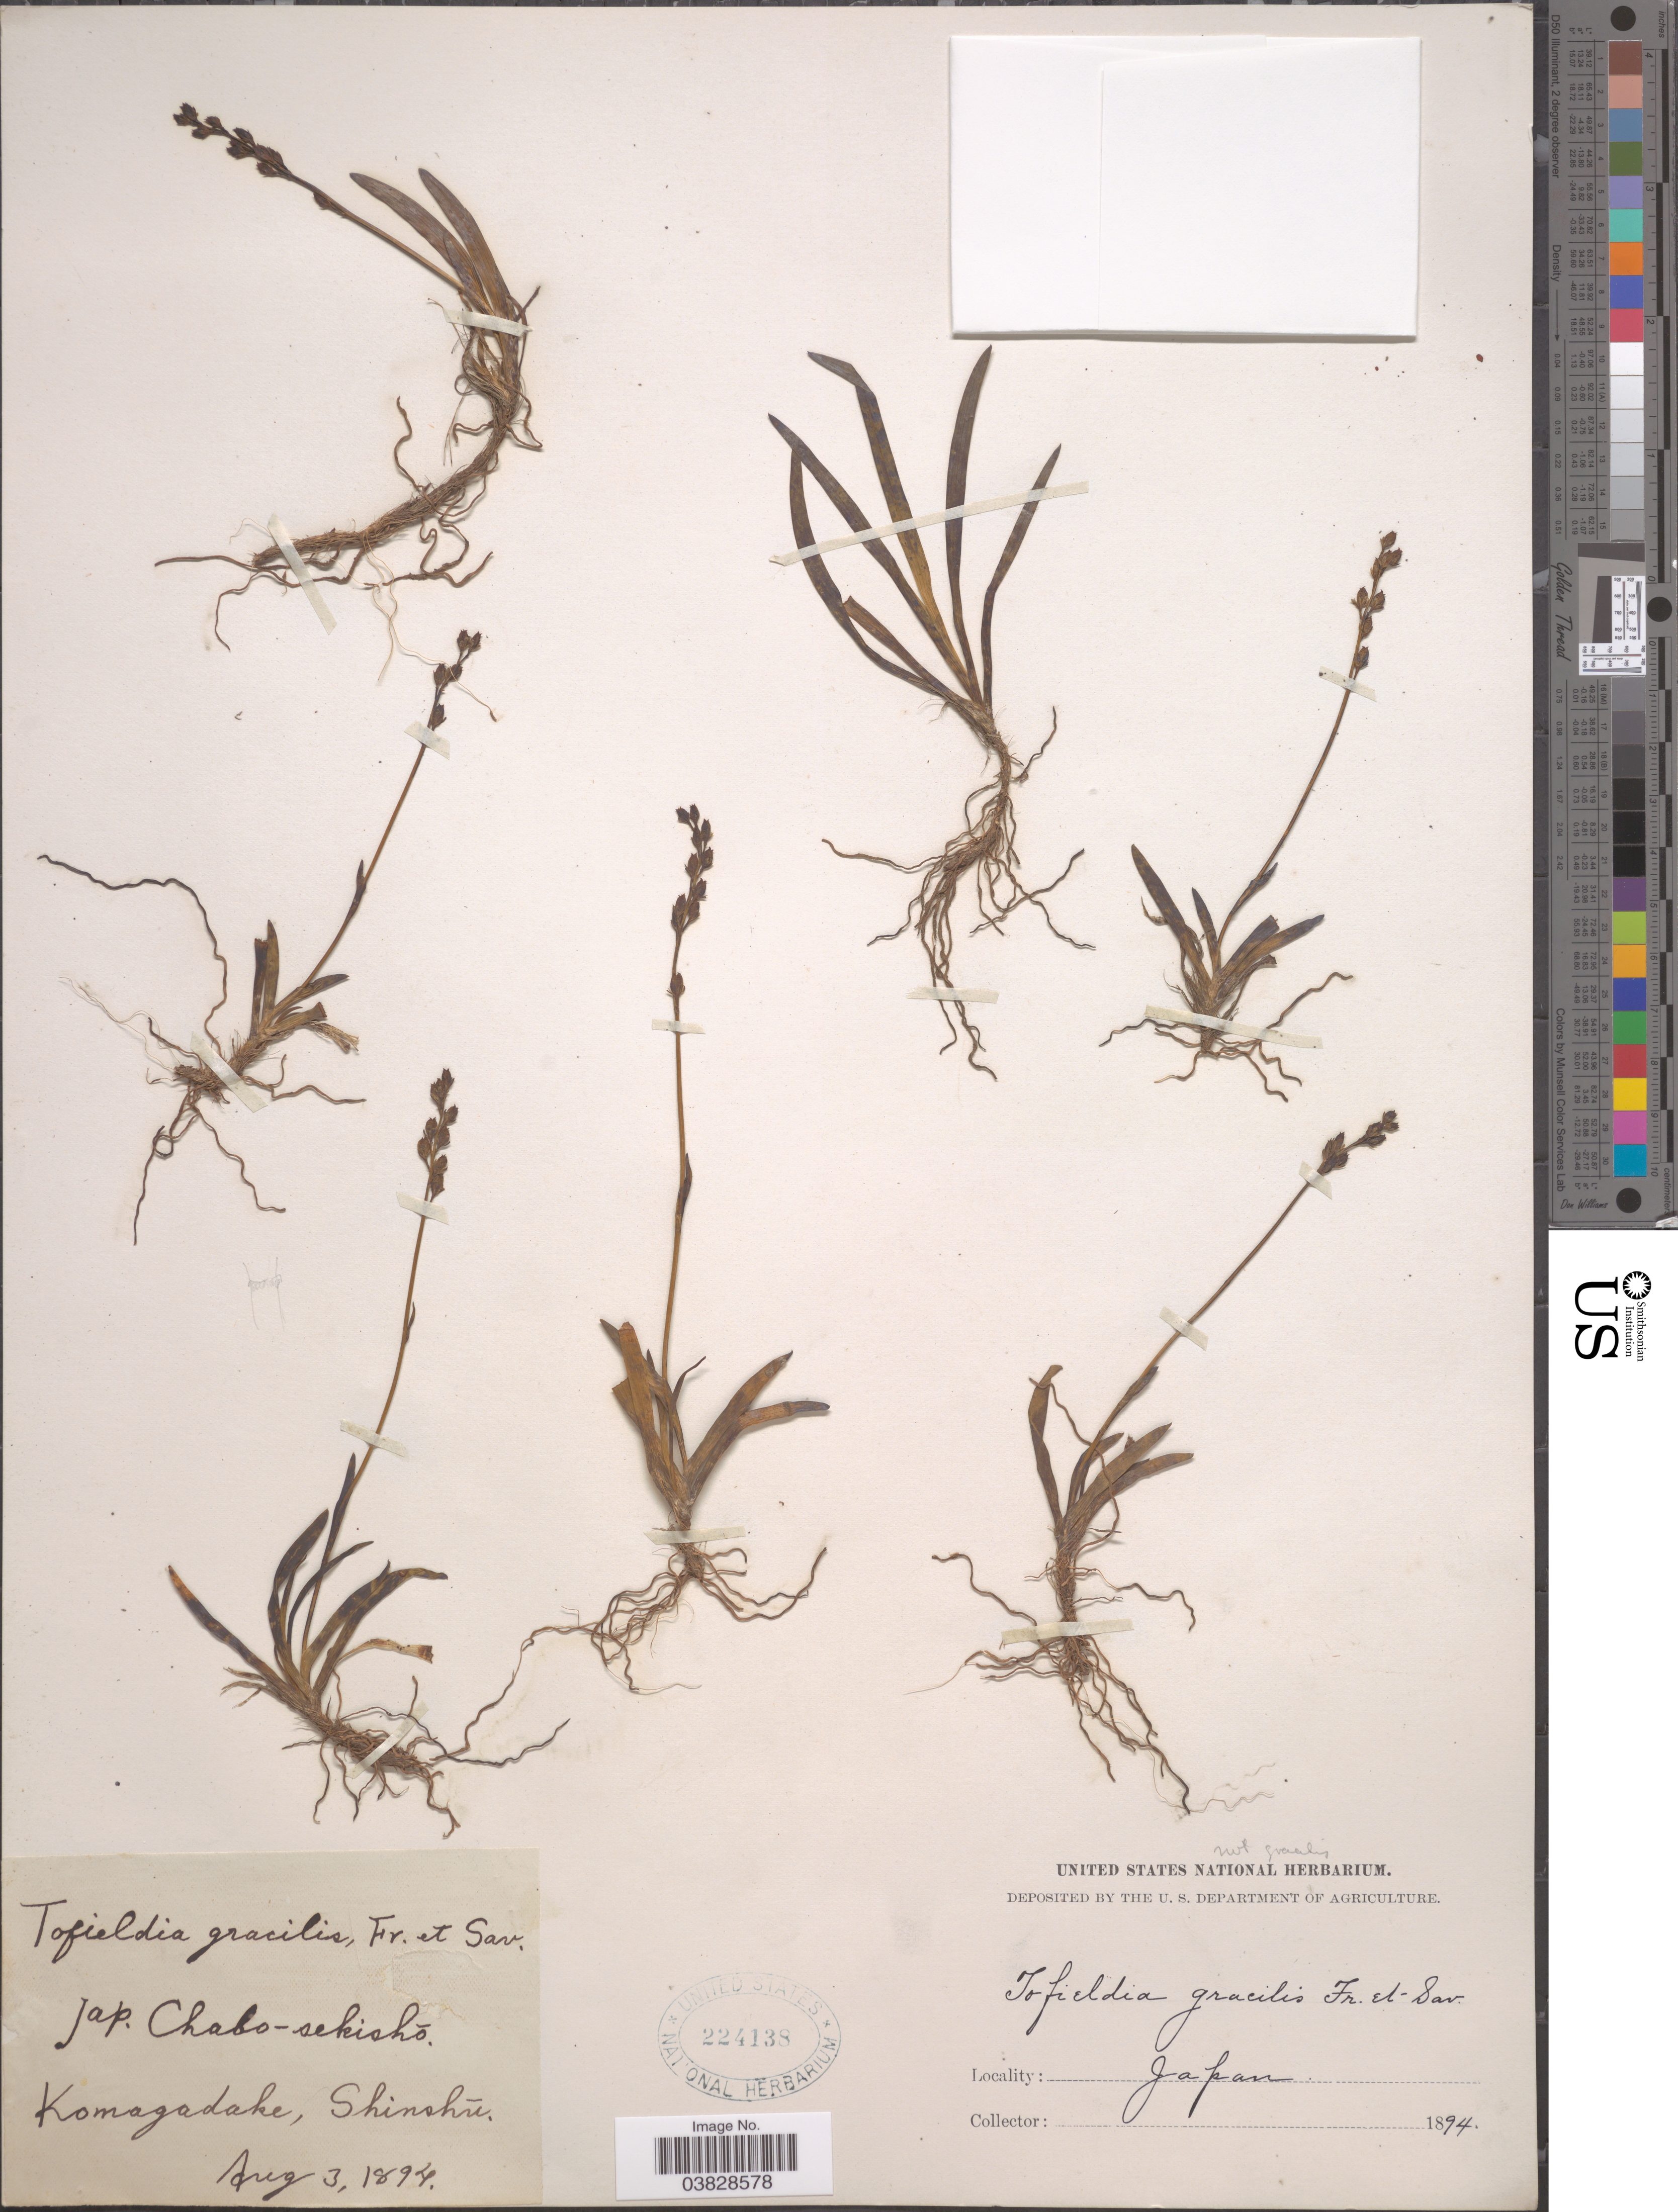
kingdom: Plantae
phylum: Tracheophyta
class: Liliopsida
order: Alismatales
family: Tofieldiaceae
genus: Tofieldia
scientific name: Tofieldia divergens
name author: Bureau & Franch.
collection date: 1894-08-03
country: Japan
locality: Komagadake, Shinshū.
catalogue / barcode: US 224138